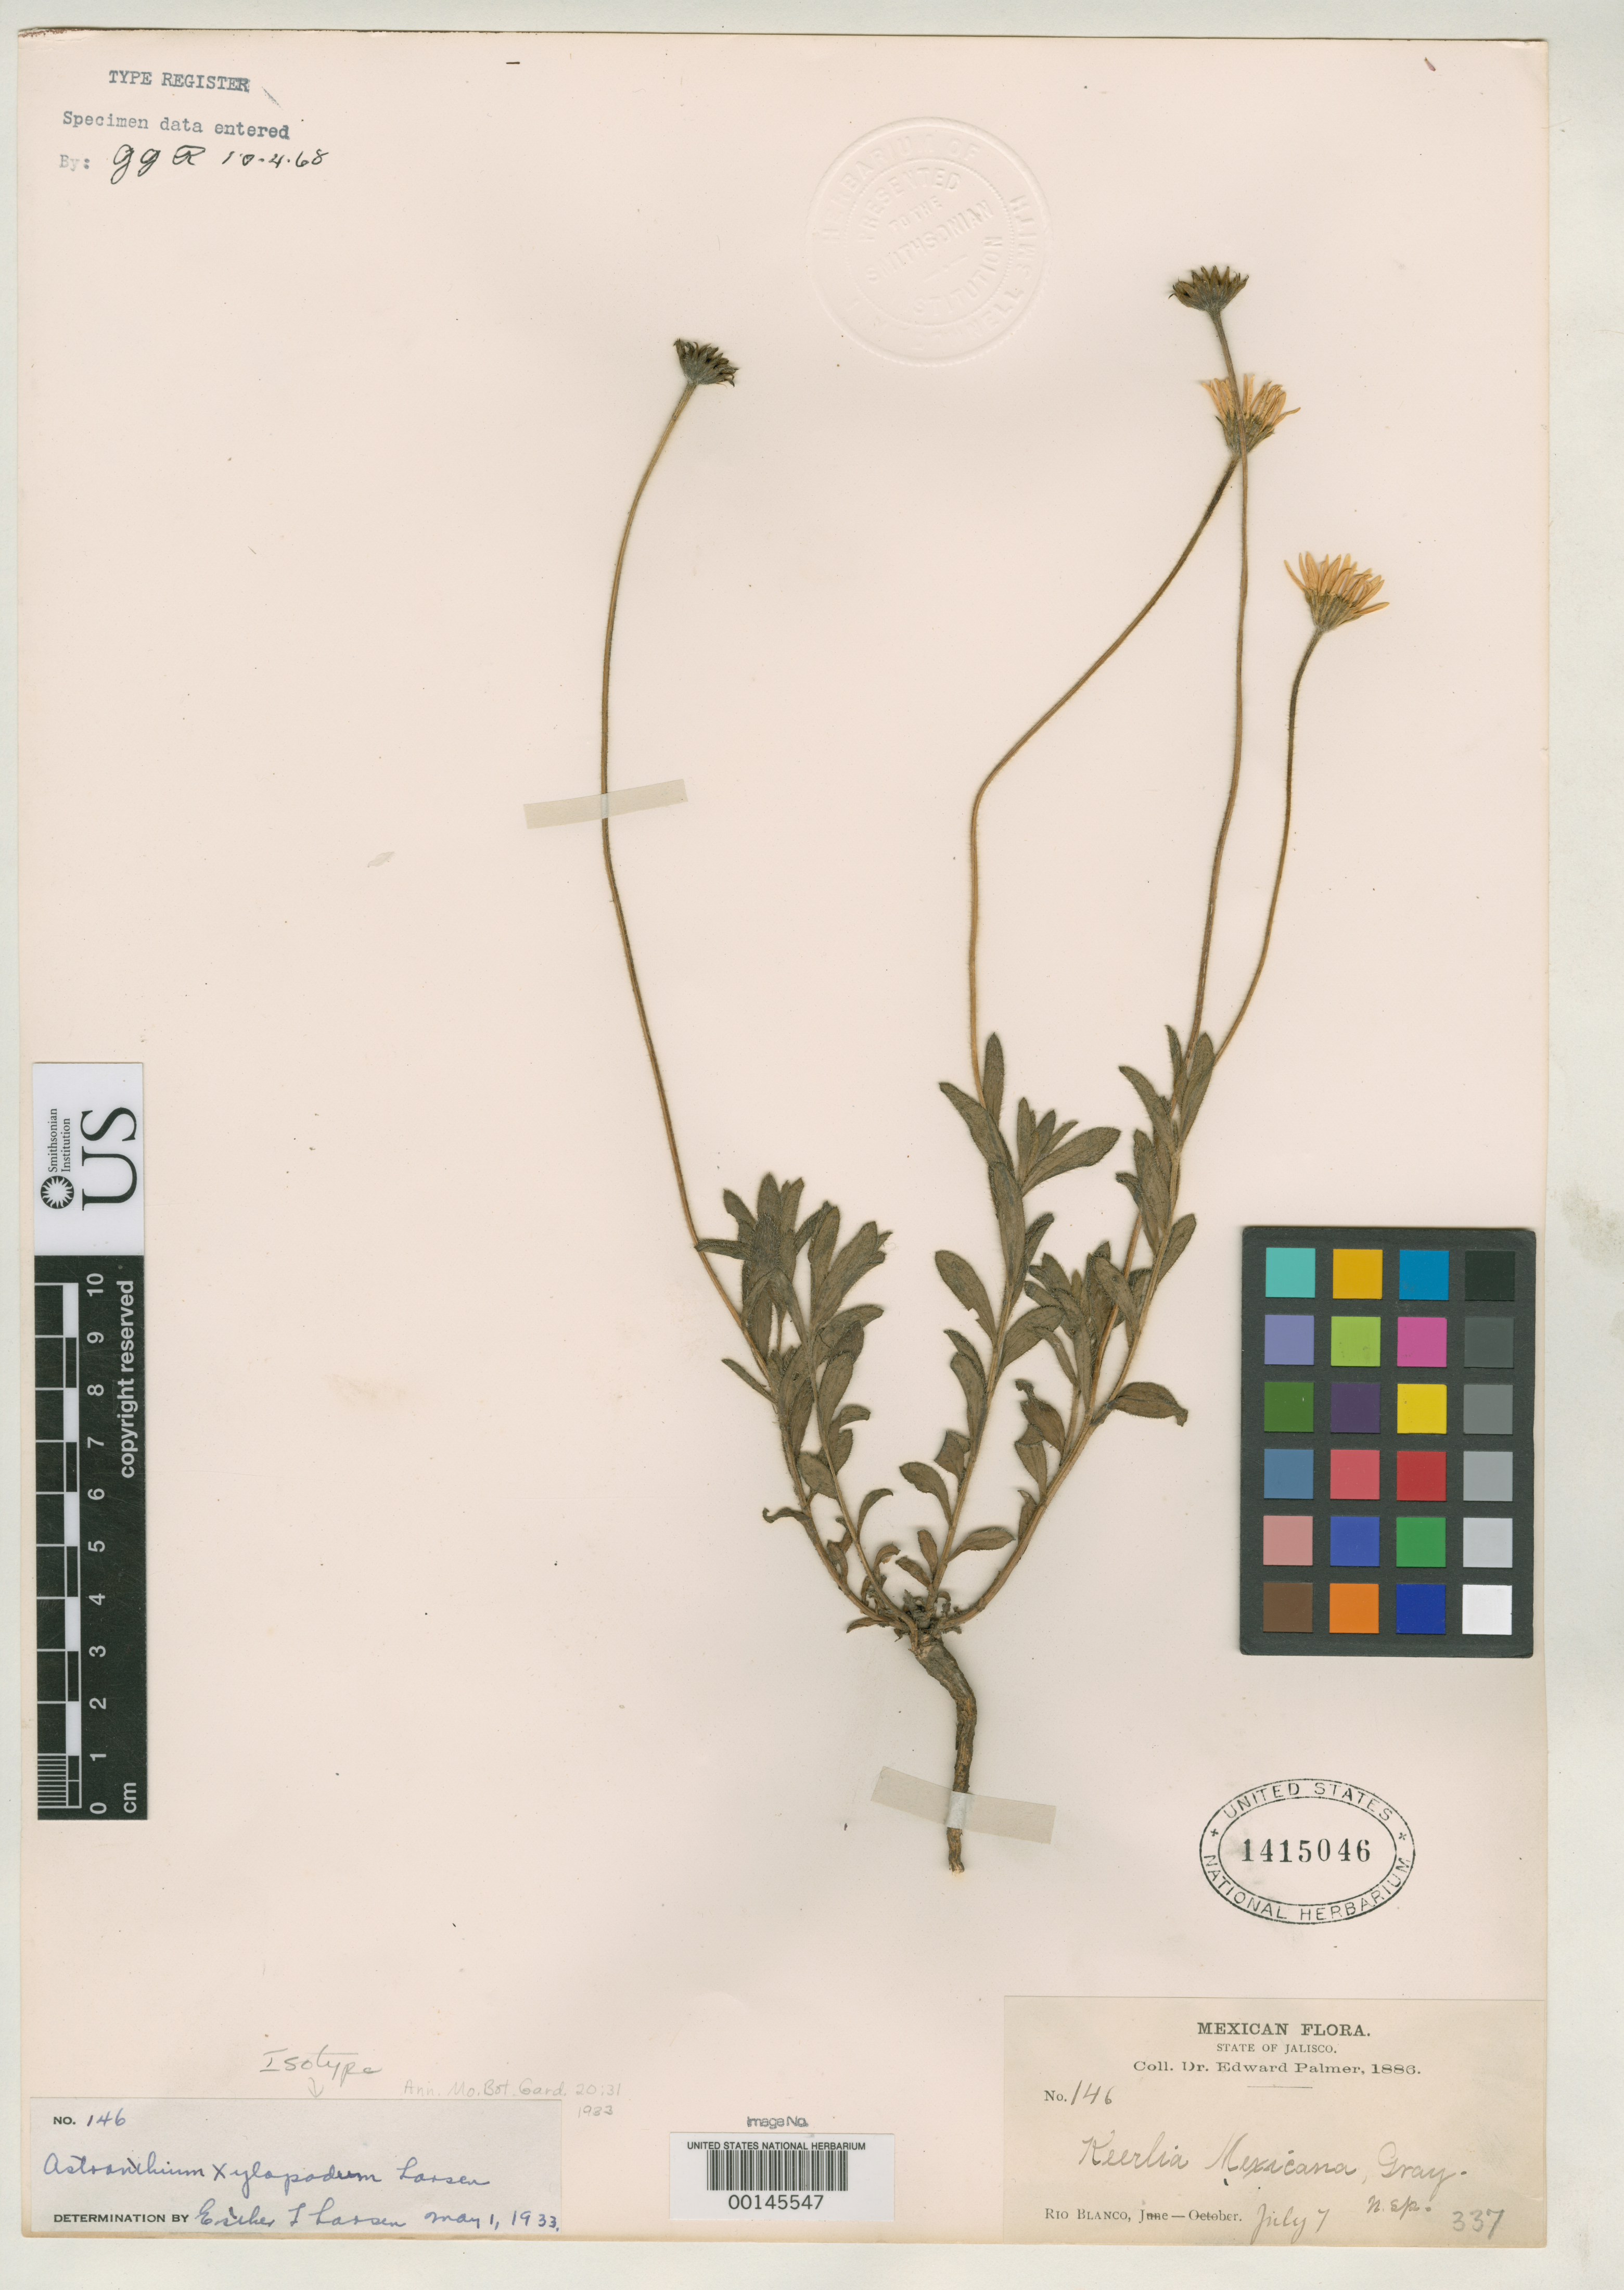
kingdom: Plantae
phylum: Tracheophyta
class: Magnoliopsida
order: Asterales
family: Asteraceae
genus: Astranthium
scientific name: Astranthium xylopodum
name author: Larsen ex S.F. Blake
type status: Isotype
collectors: E. Palmer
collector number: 146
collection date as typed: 07 Jul 1886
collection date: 1886-07-07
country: Mexico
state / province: Jalisco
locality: Rio Blanco.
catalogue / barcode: US 1415046